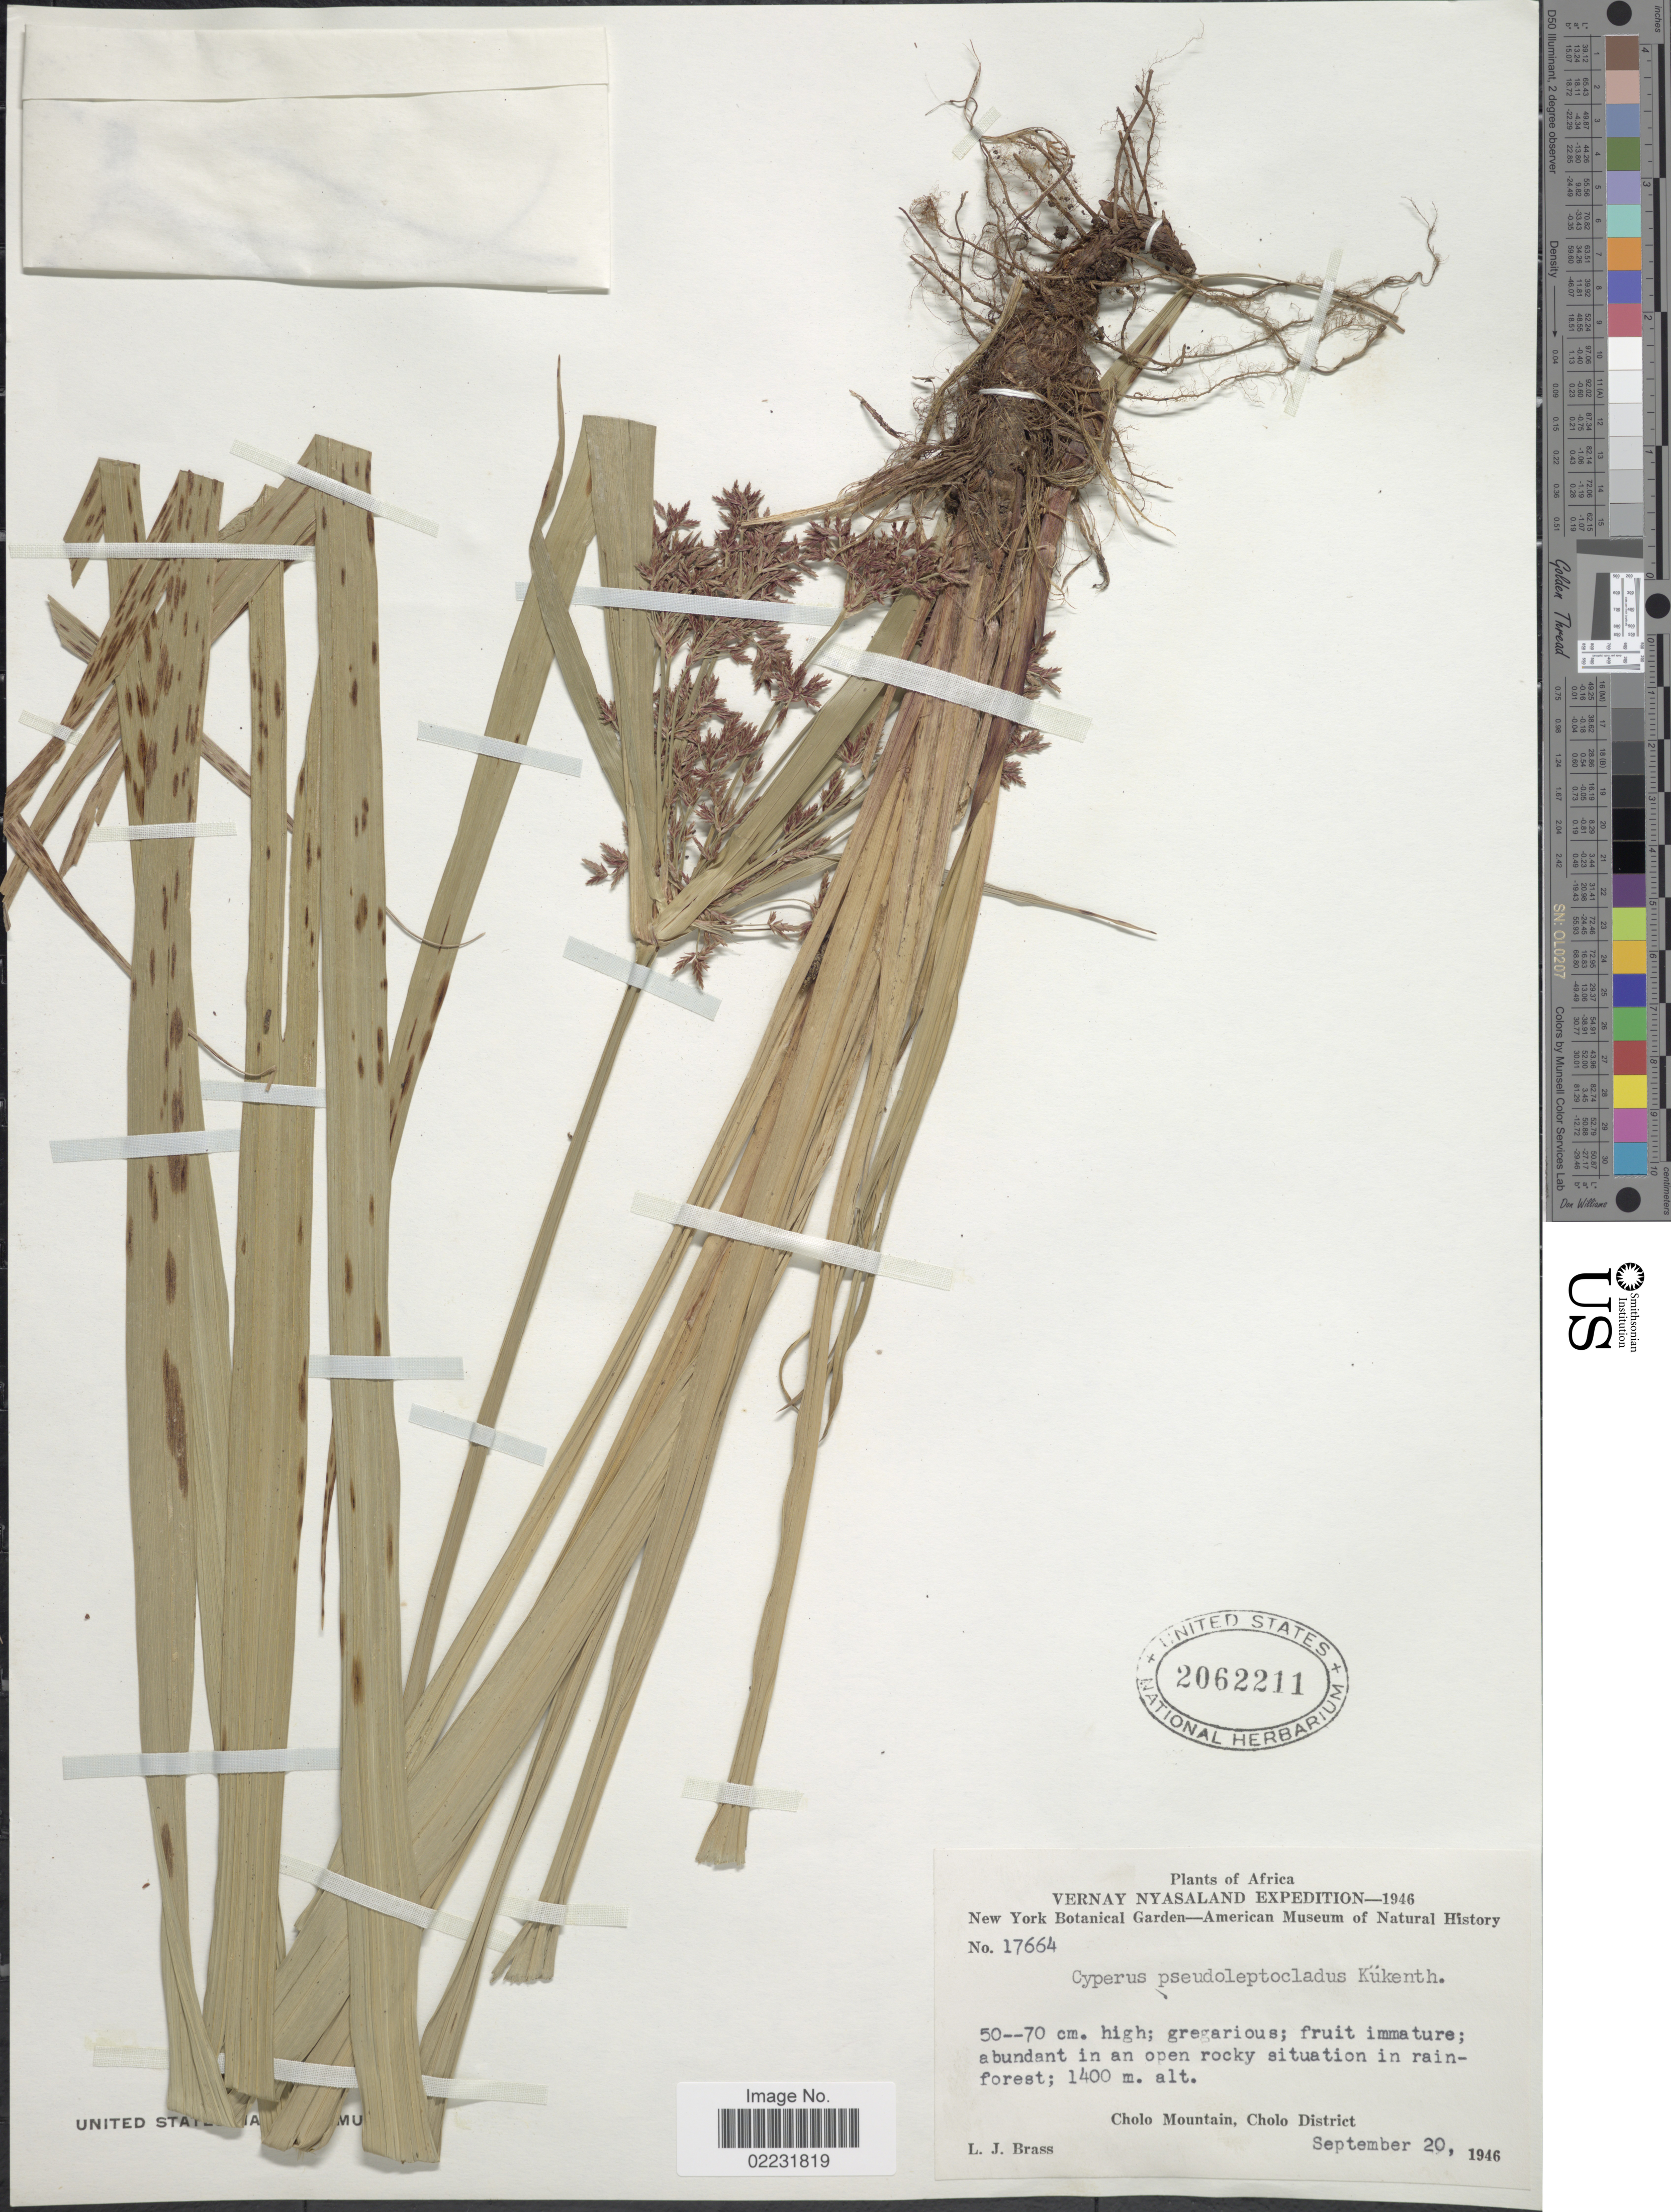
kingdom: Plantae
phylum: Tracheophyta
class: Liliopsida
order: Poales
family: Cyperaceae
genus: Cyperus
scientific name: Cyperus pseudoleptocladus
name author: Kük.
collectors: L. J. Brass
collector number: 17664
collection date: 1946-09-20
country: Malawi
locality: Vernay Nyasaland, Cholo Mountain, Cholo District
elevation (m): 1400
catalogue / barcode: US 2062211